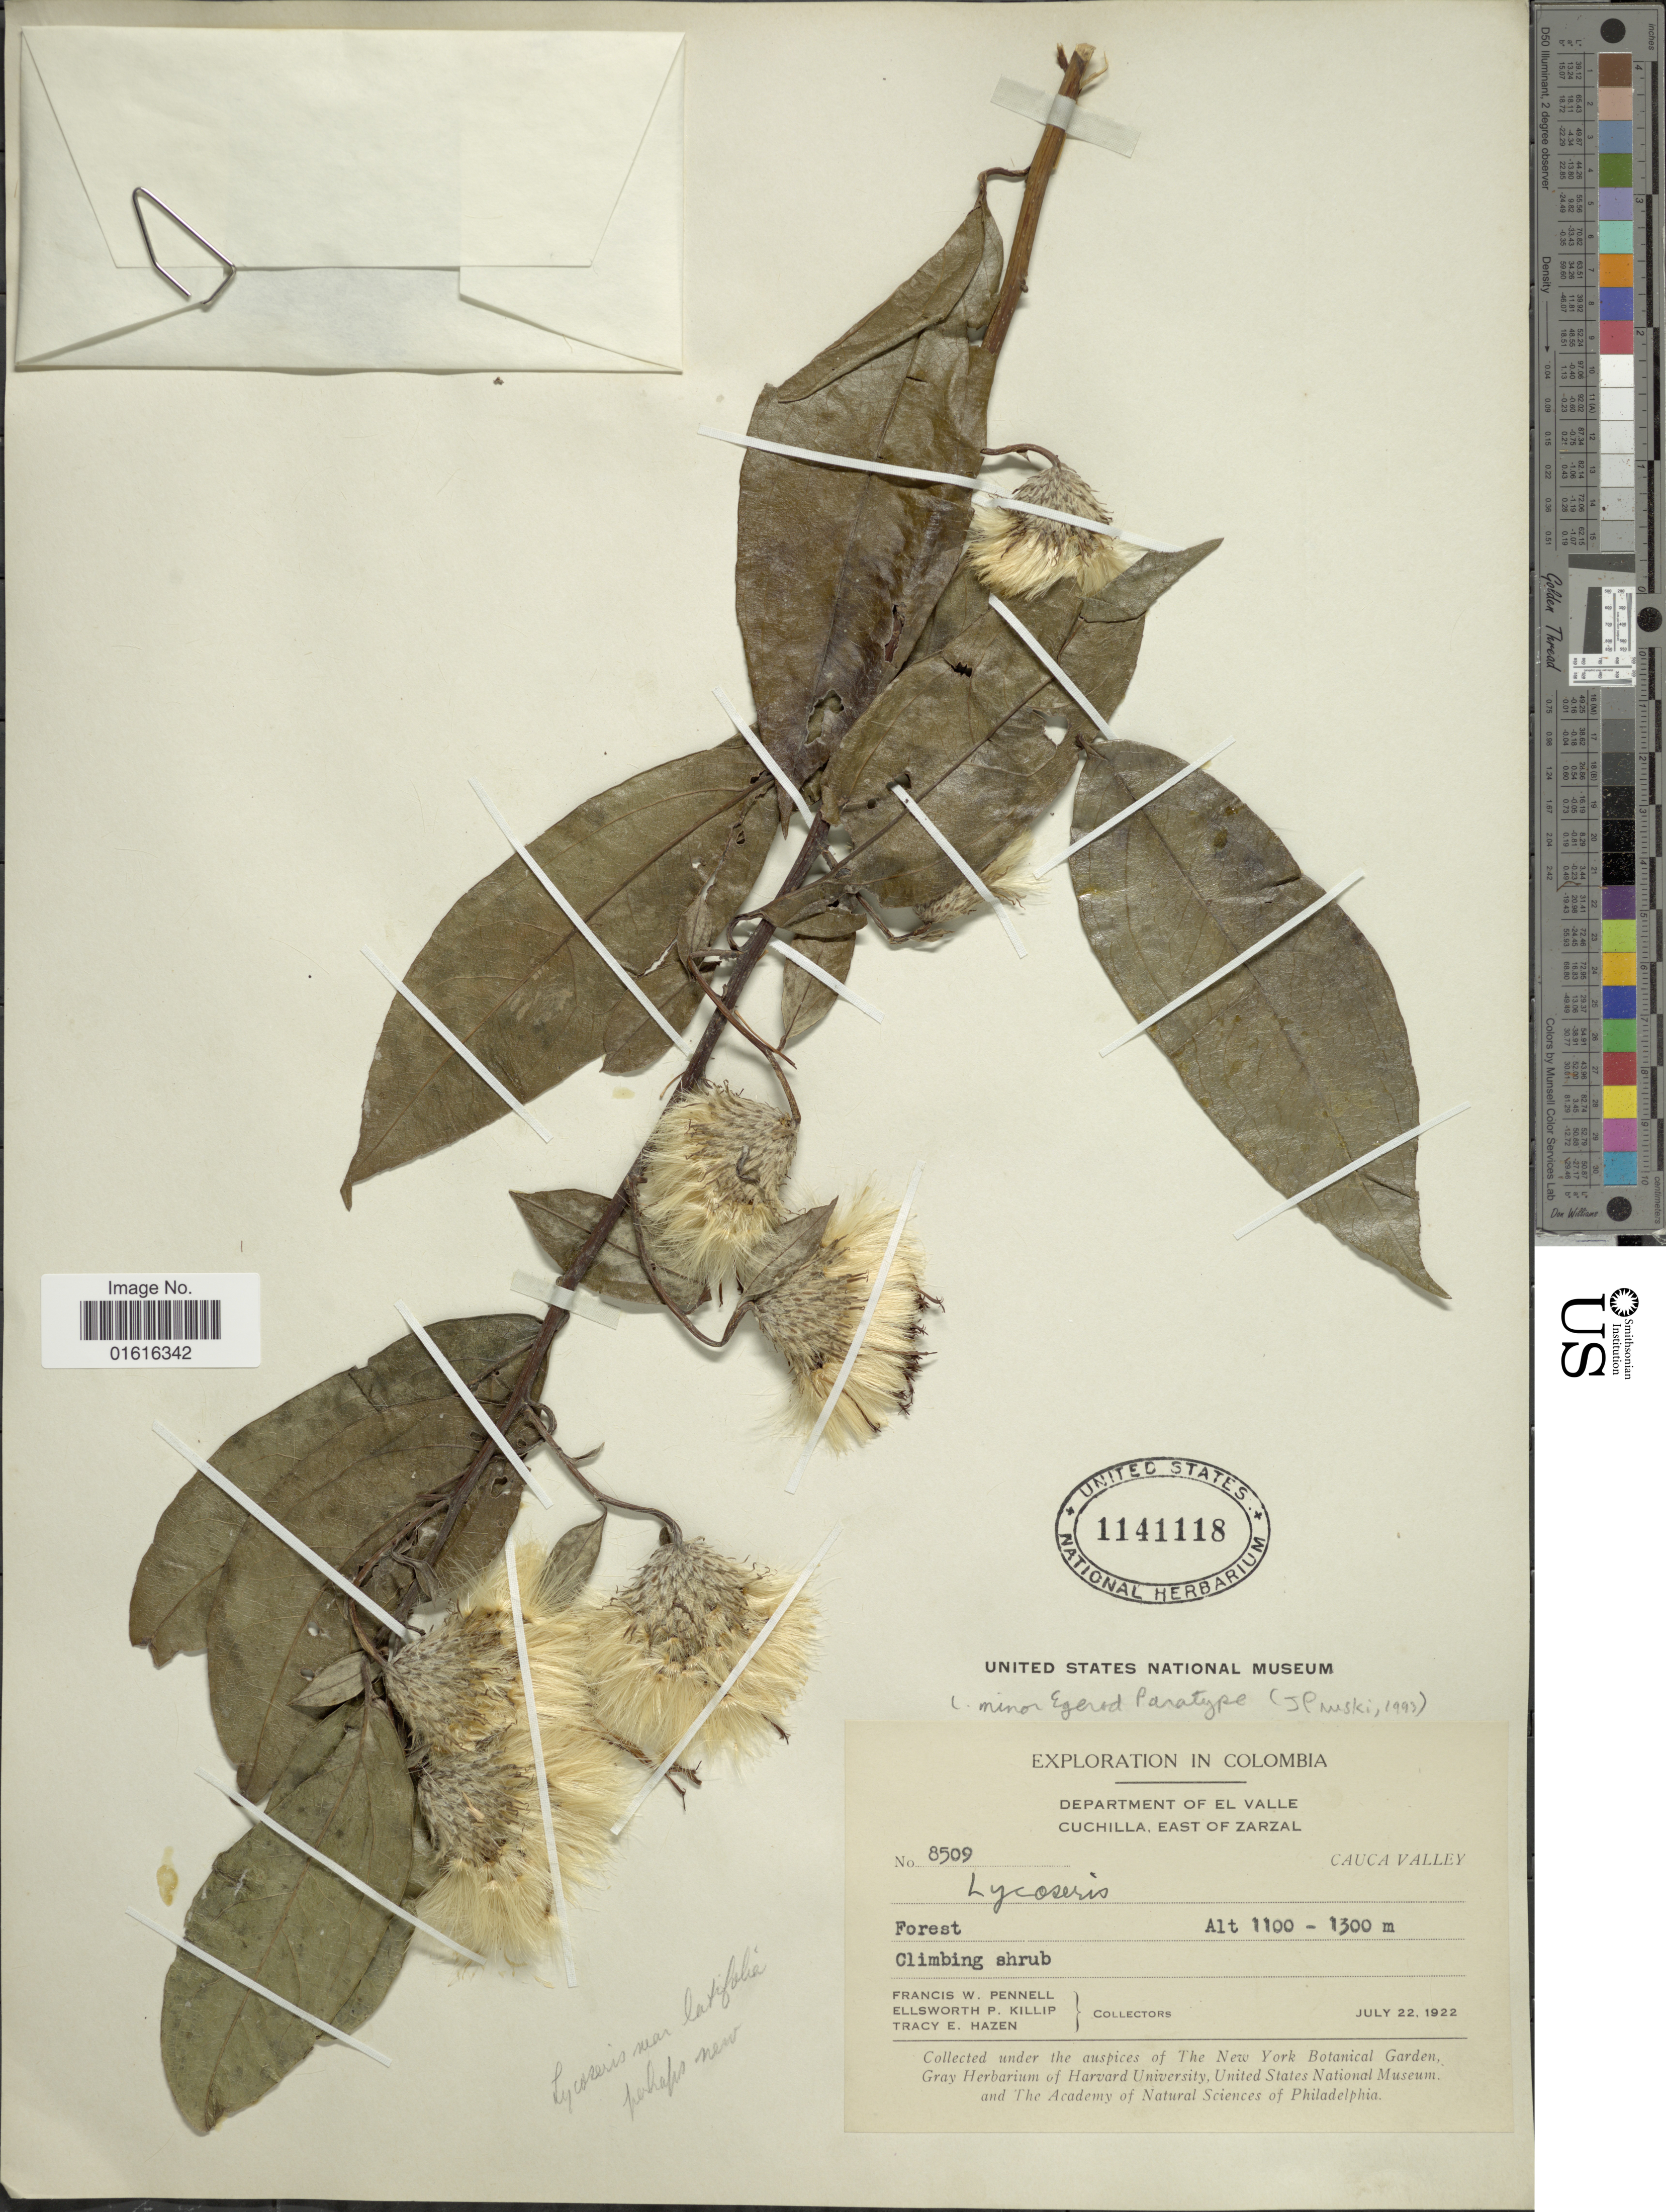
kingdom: Plantae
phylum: Tracheophyta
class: Magnoliopsida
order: Asterales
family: Asteraceae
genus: Lycoseris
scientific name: Lycoseris minor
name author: Egerod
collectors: F. W. Pennell, E. P. Killip & T. E. Hazen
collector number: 8509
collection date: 1922-07-22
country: Colombia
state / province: Valle del Cauca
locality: Cuchilla, east of Zarzal, Caucal Valley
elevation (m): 1100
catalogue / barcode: US 1141118